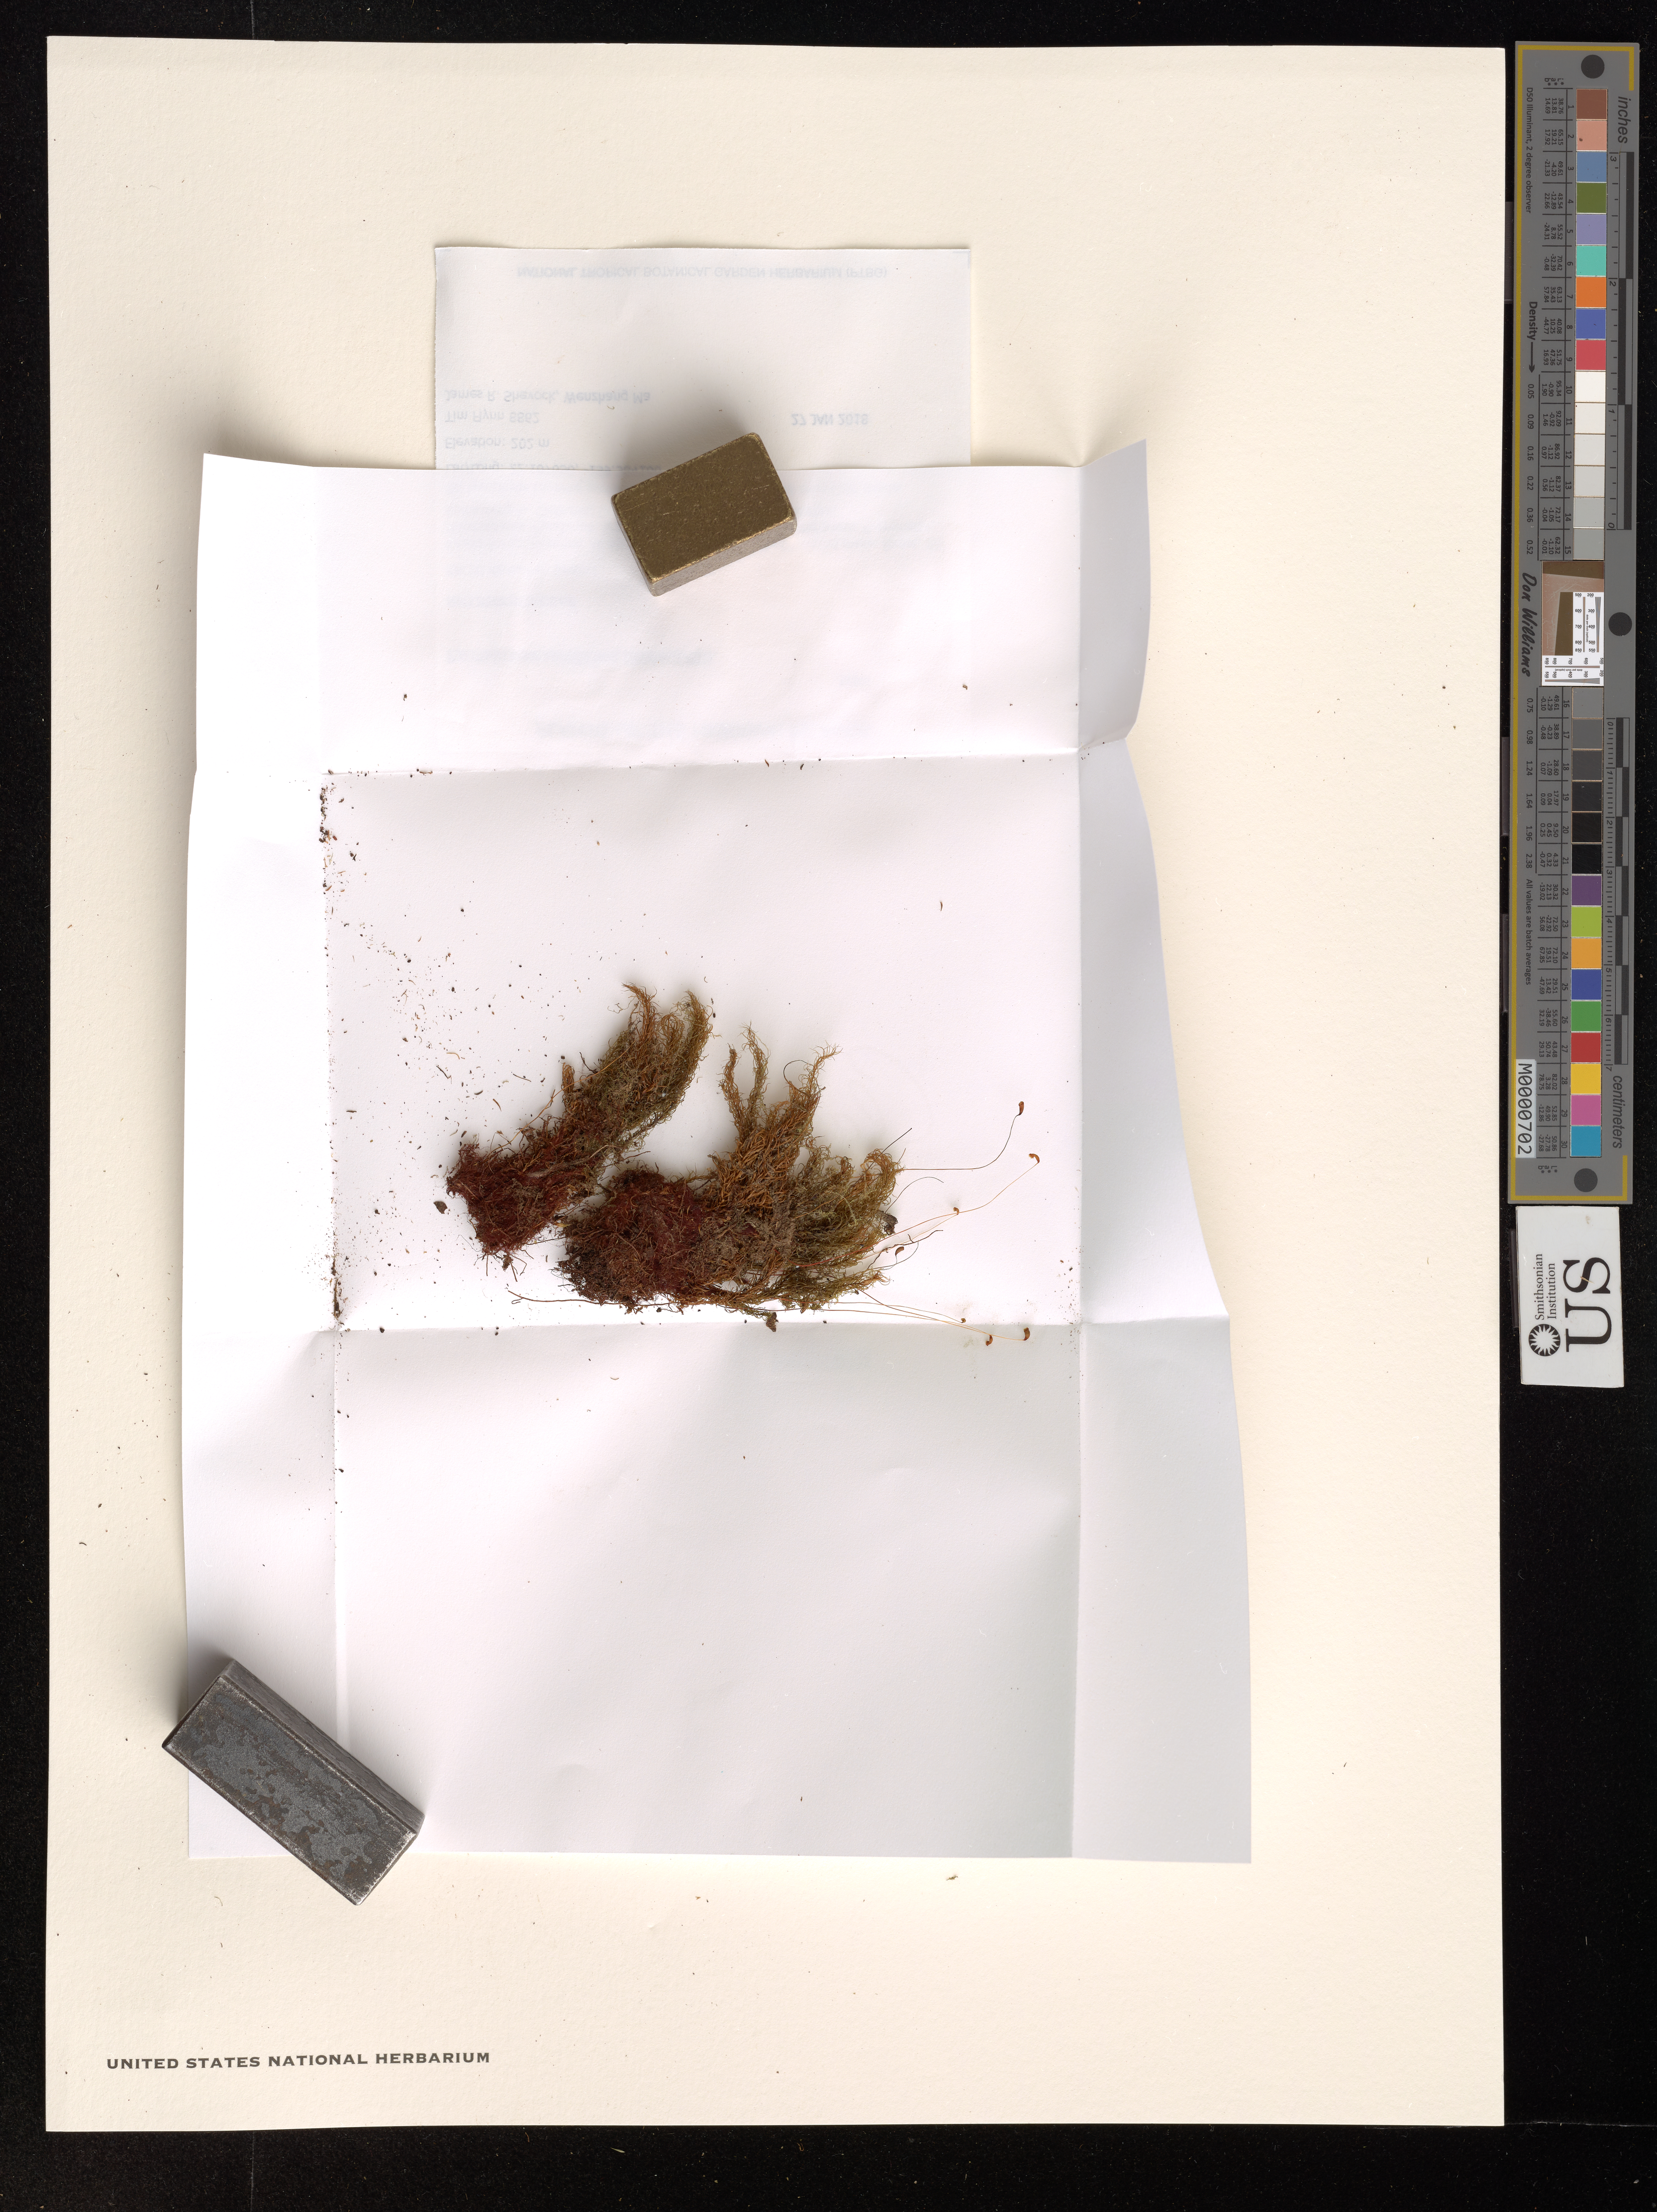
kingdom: Plantae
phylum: Bryophyta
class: Bryopsida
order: Rhizogoniales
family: Calomniaceae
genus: Pyrrhobryum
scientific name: Pyrrhobryum spiniforme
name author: (Hedw.) Mitt.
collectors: T. Flynn, J. R. Shevock & M. Wenzhang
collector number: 8862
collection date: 2018-01-27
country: United States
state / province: Hawaii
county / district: Kauai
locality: The Hawaiian Islands. Kauai Kawaihau District. Kealia Forest Reserve. Along Kapahi Stream.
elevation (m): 202